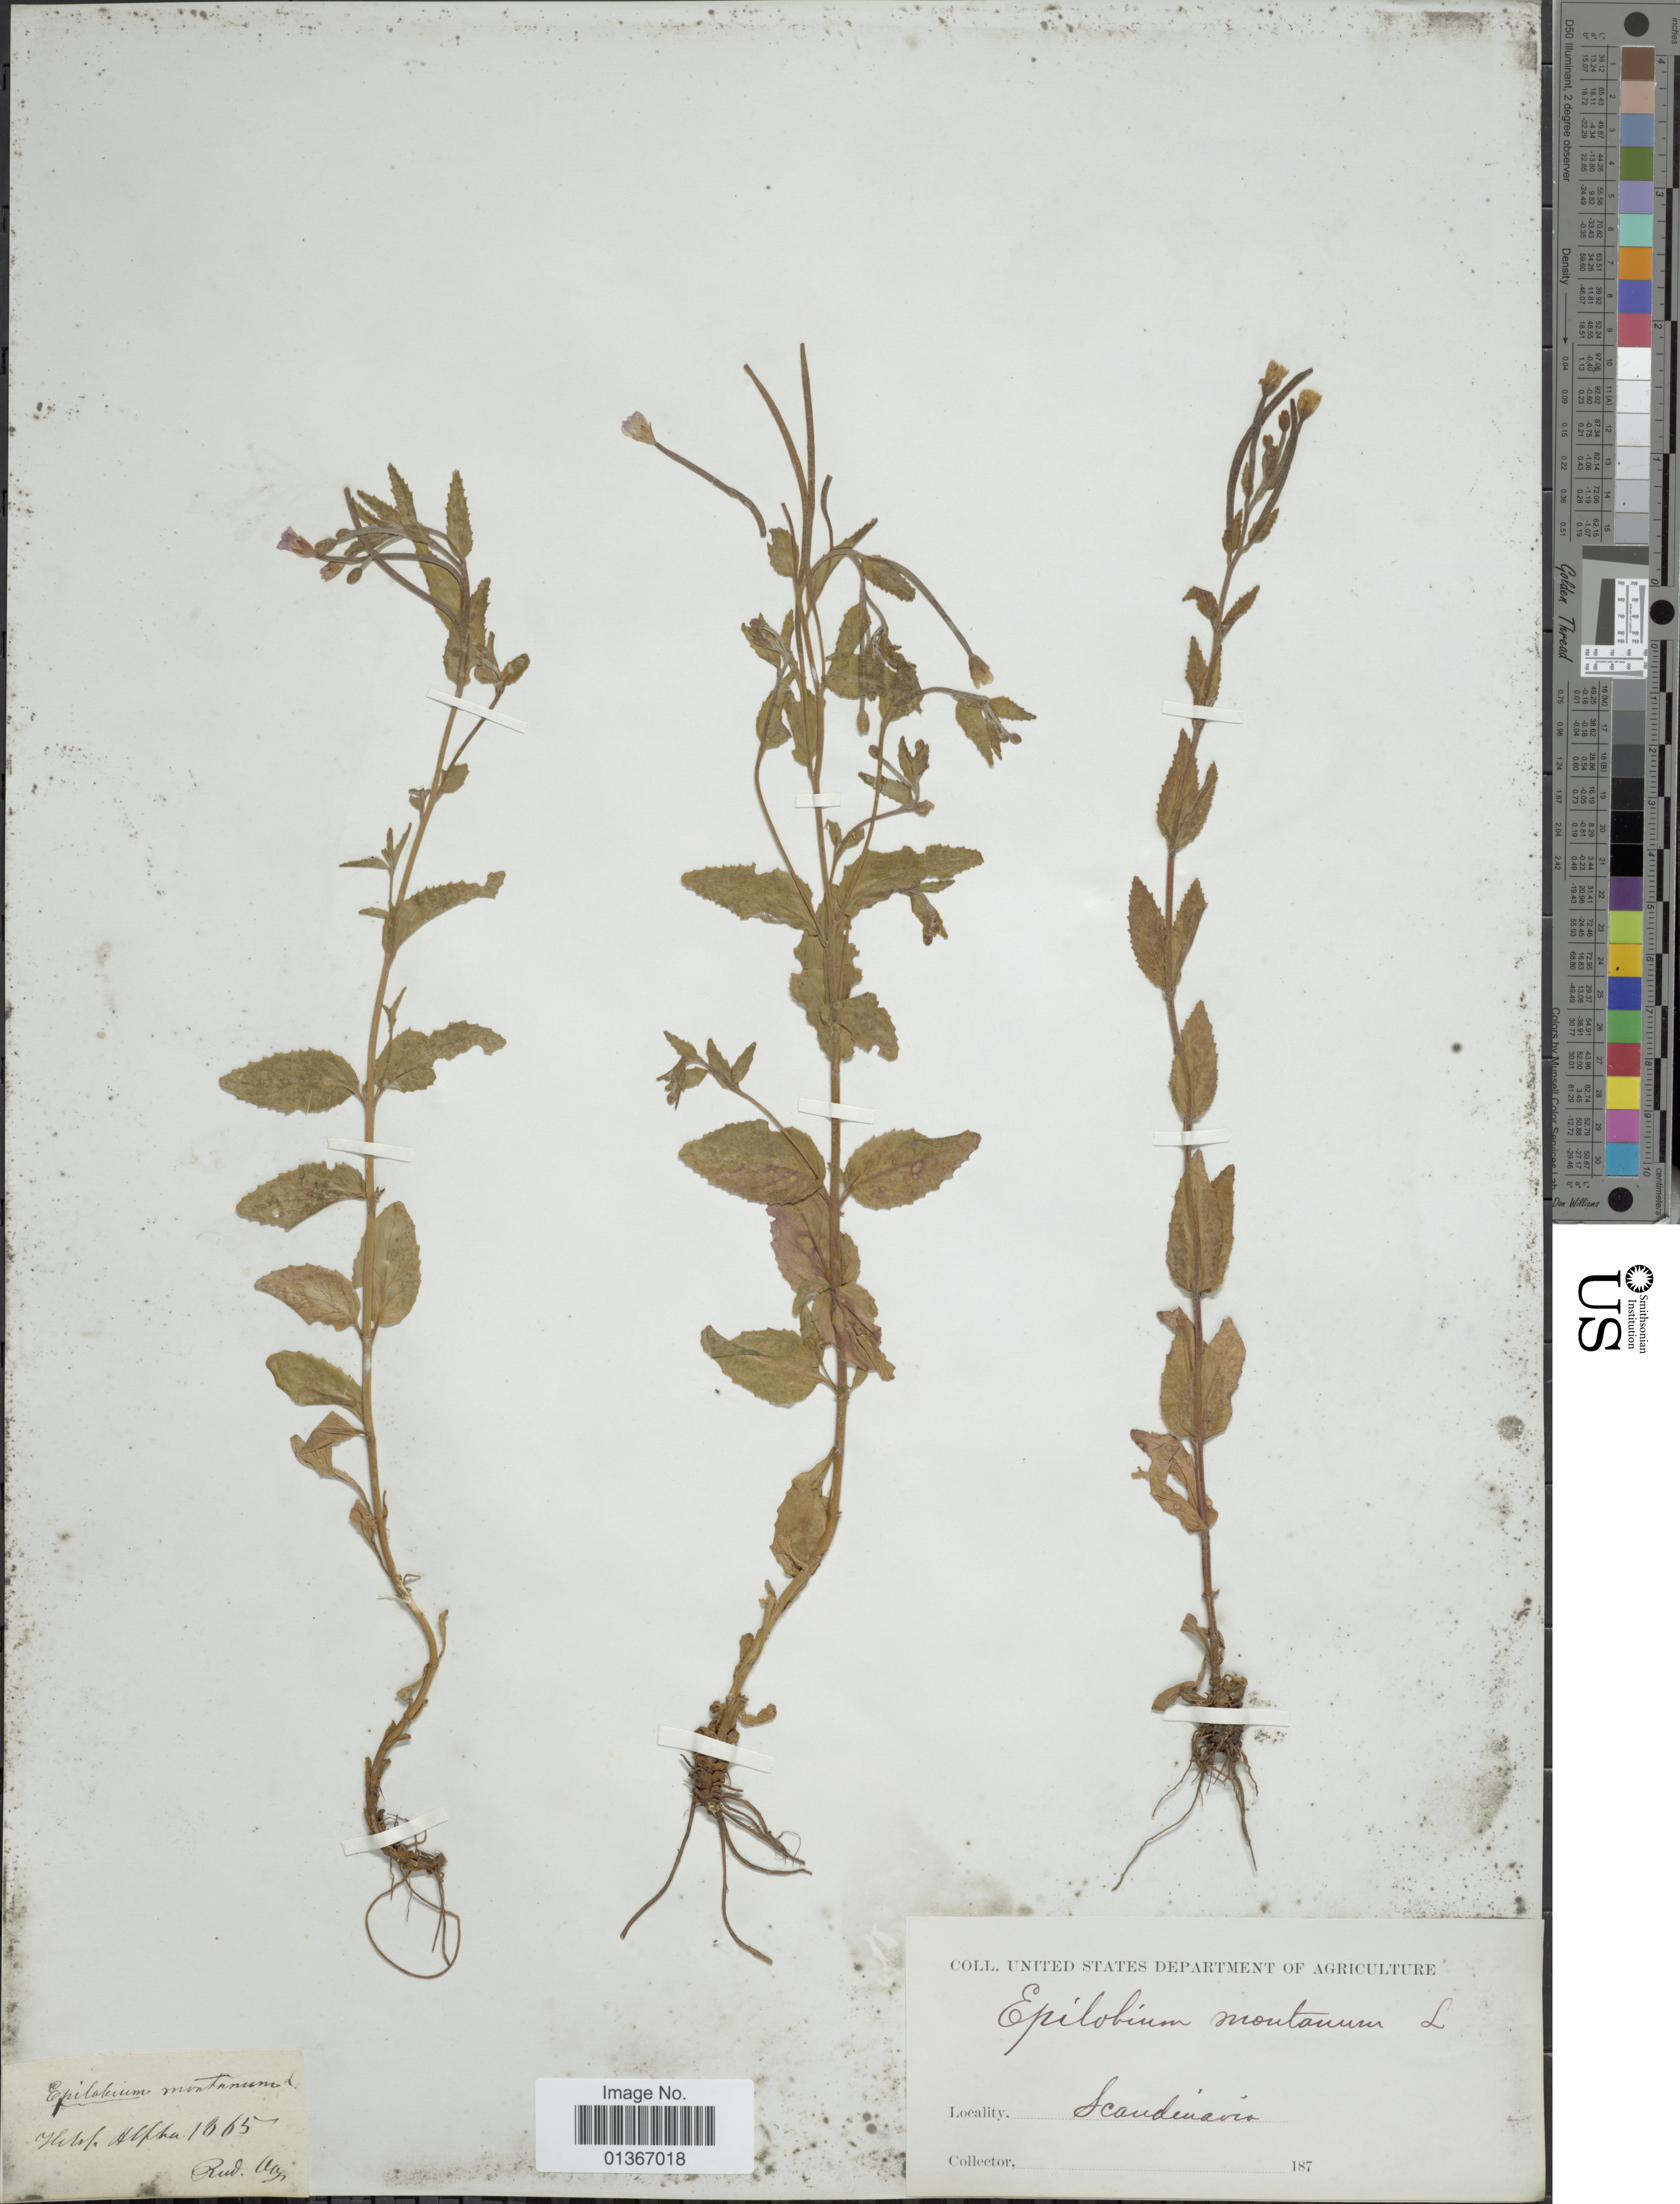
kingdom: Plantae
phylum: Tracheophyta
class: Magnoliopsida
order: Myrtales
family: Onagraceae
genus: Epilobium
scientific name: Epilobium montanum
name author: L.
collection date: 1865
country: Sweden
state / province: Gävleborg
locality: Helv. Alfta, Scandinavia.